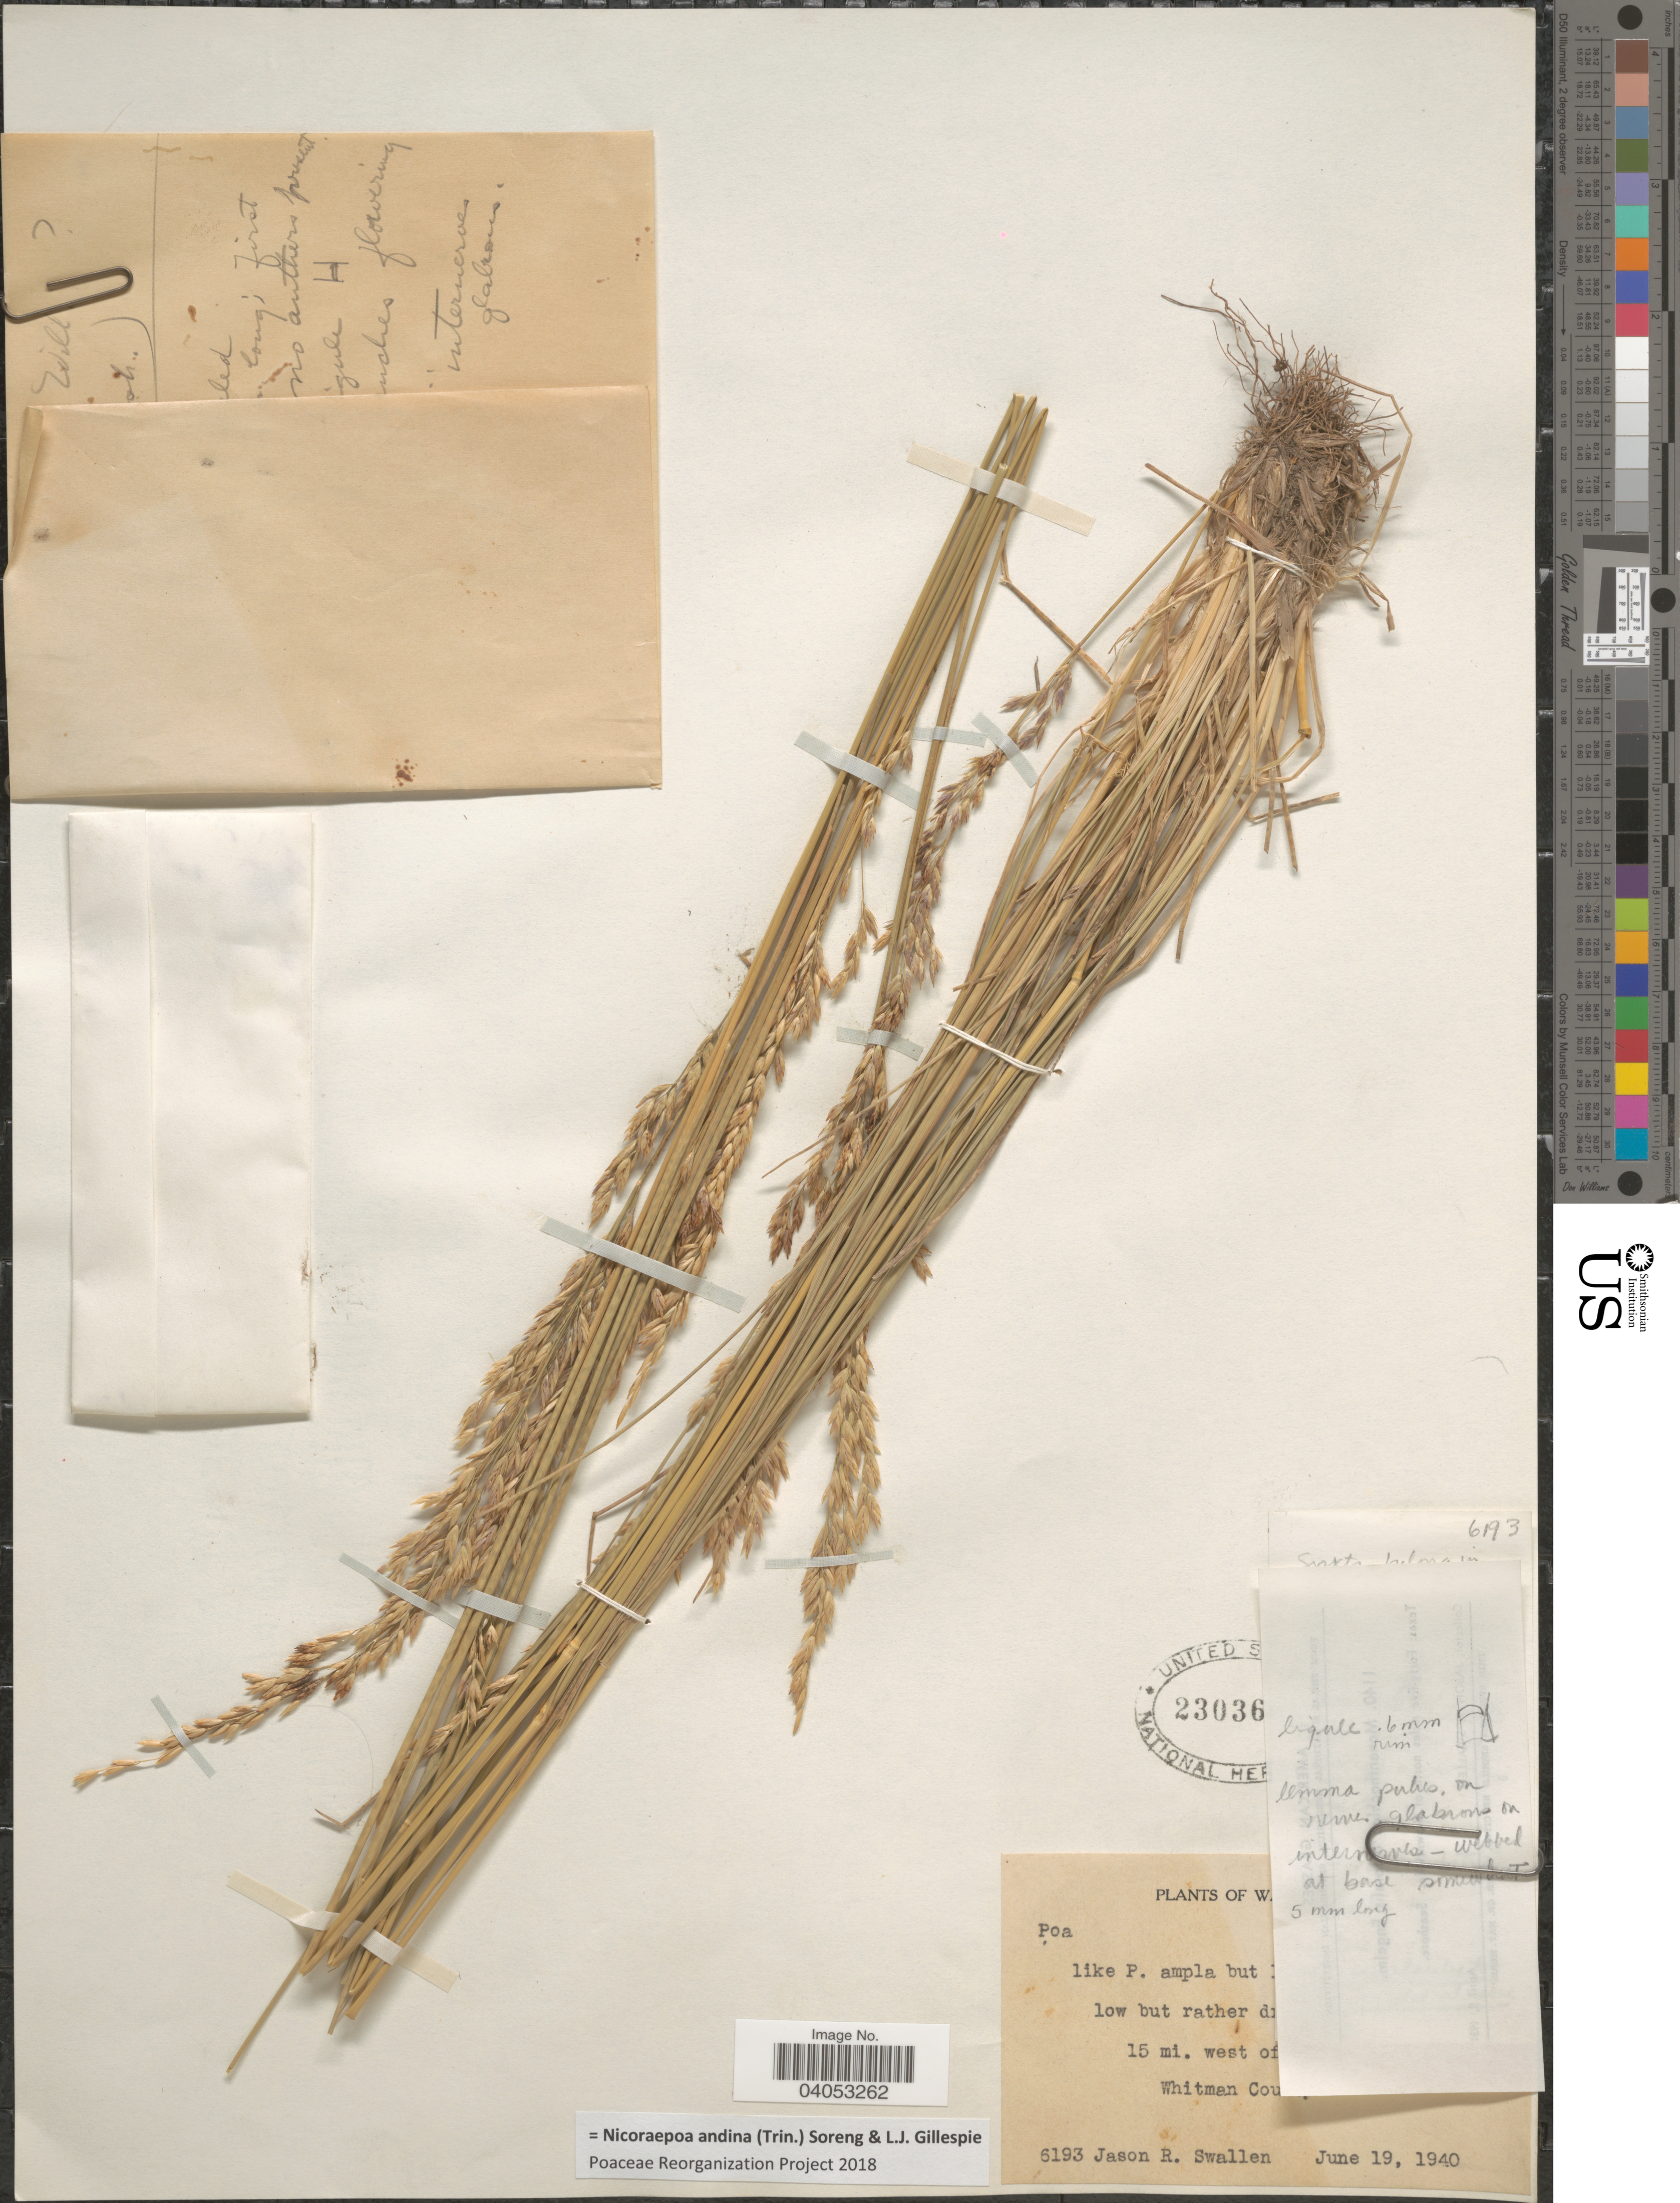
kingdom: Plantae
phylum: Tracheophyta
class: Liliopsida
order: Poales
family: Poaceae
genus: Poa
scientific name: Poa secunda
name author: J. Presl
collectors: J. R. Swallen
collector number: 6193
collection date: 1940-06-19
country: United States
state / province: Washington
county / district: Whitman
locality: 15 mi. west of [illegible text] Whitman County.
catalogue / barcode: US 23036